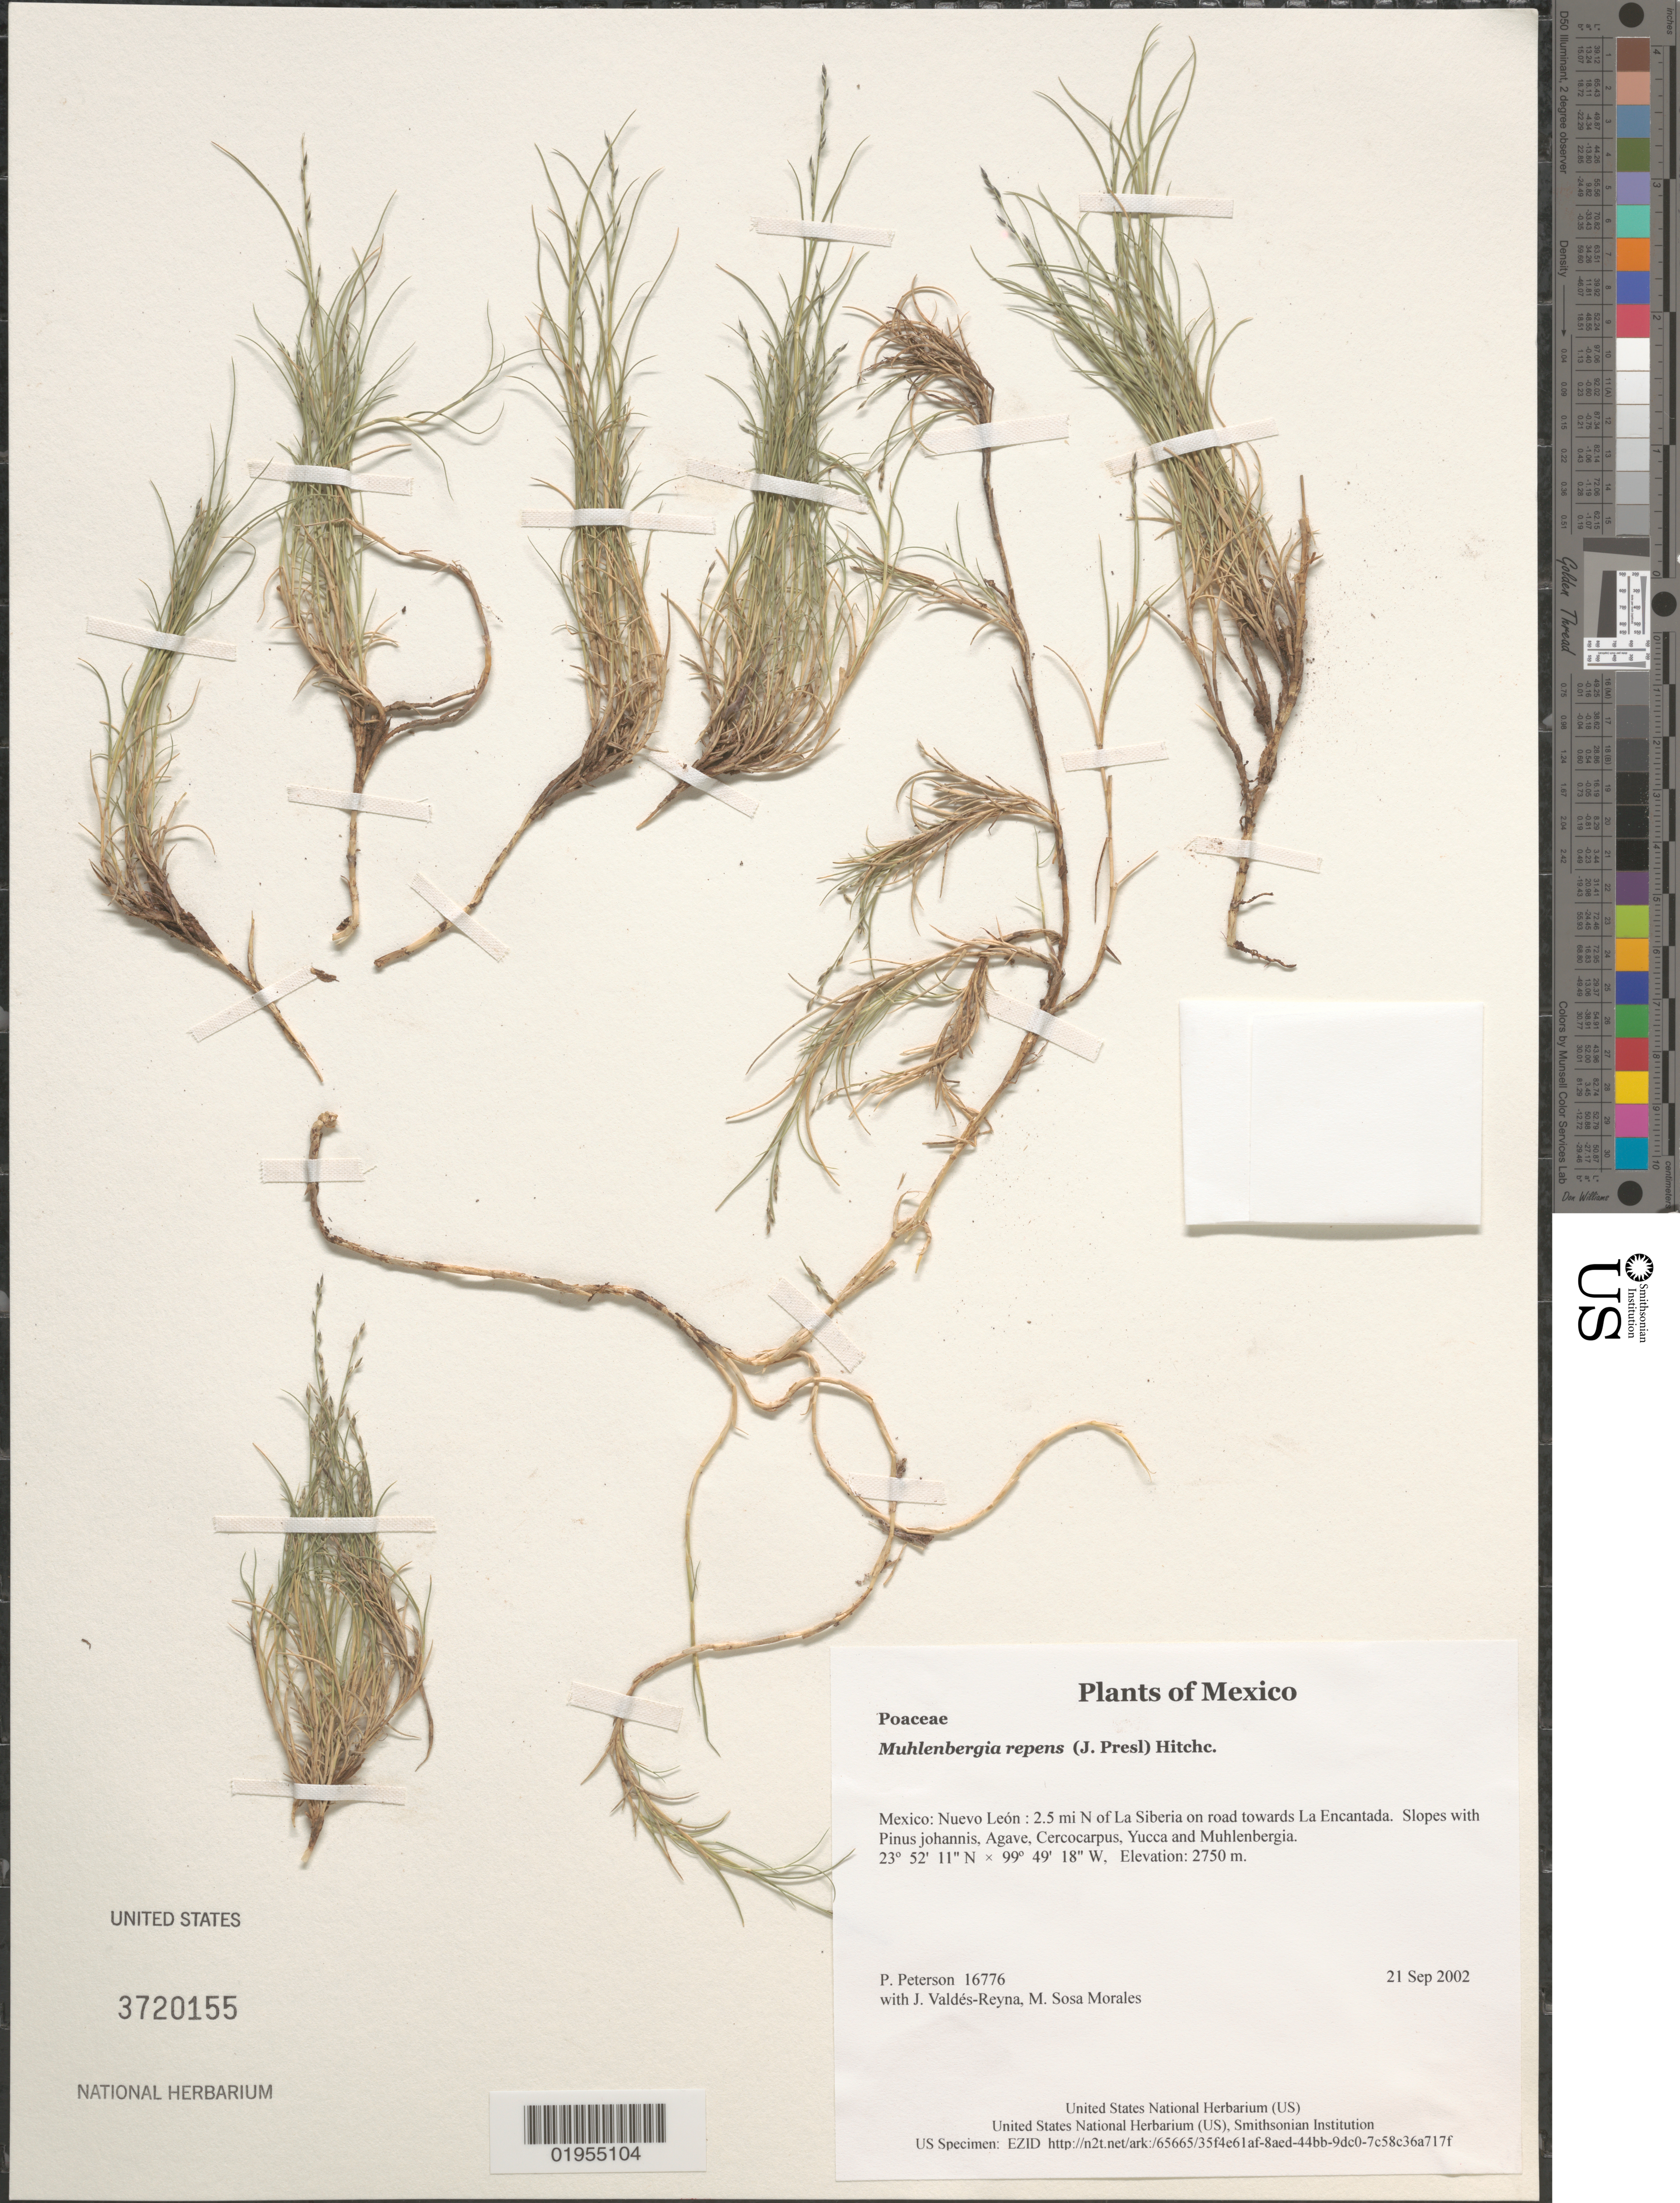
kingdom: Plantae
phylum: Tracheophyta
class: Liliopsida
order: Poales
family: Poaceae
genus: Muhlenbergia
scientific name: Muhlenbergia repens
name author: (J. Presl) Hitchc.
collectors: P. M. Peterson, J. Valdés-Reyna & M. Sosa Morales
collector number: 16776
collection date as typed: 21 Sep 2002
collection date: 2002-09-21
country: Mexico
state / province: Nuevo León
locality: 2.5 mi N of La Siberia on road towards La Encantada. Slopes with Pinus johannis, Agave, Cercocarpus, Yucca and Muhlenbergia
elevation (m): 2750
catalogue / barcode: US 3720155